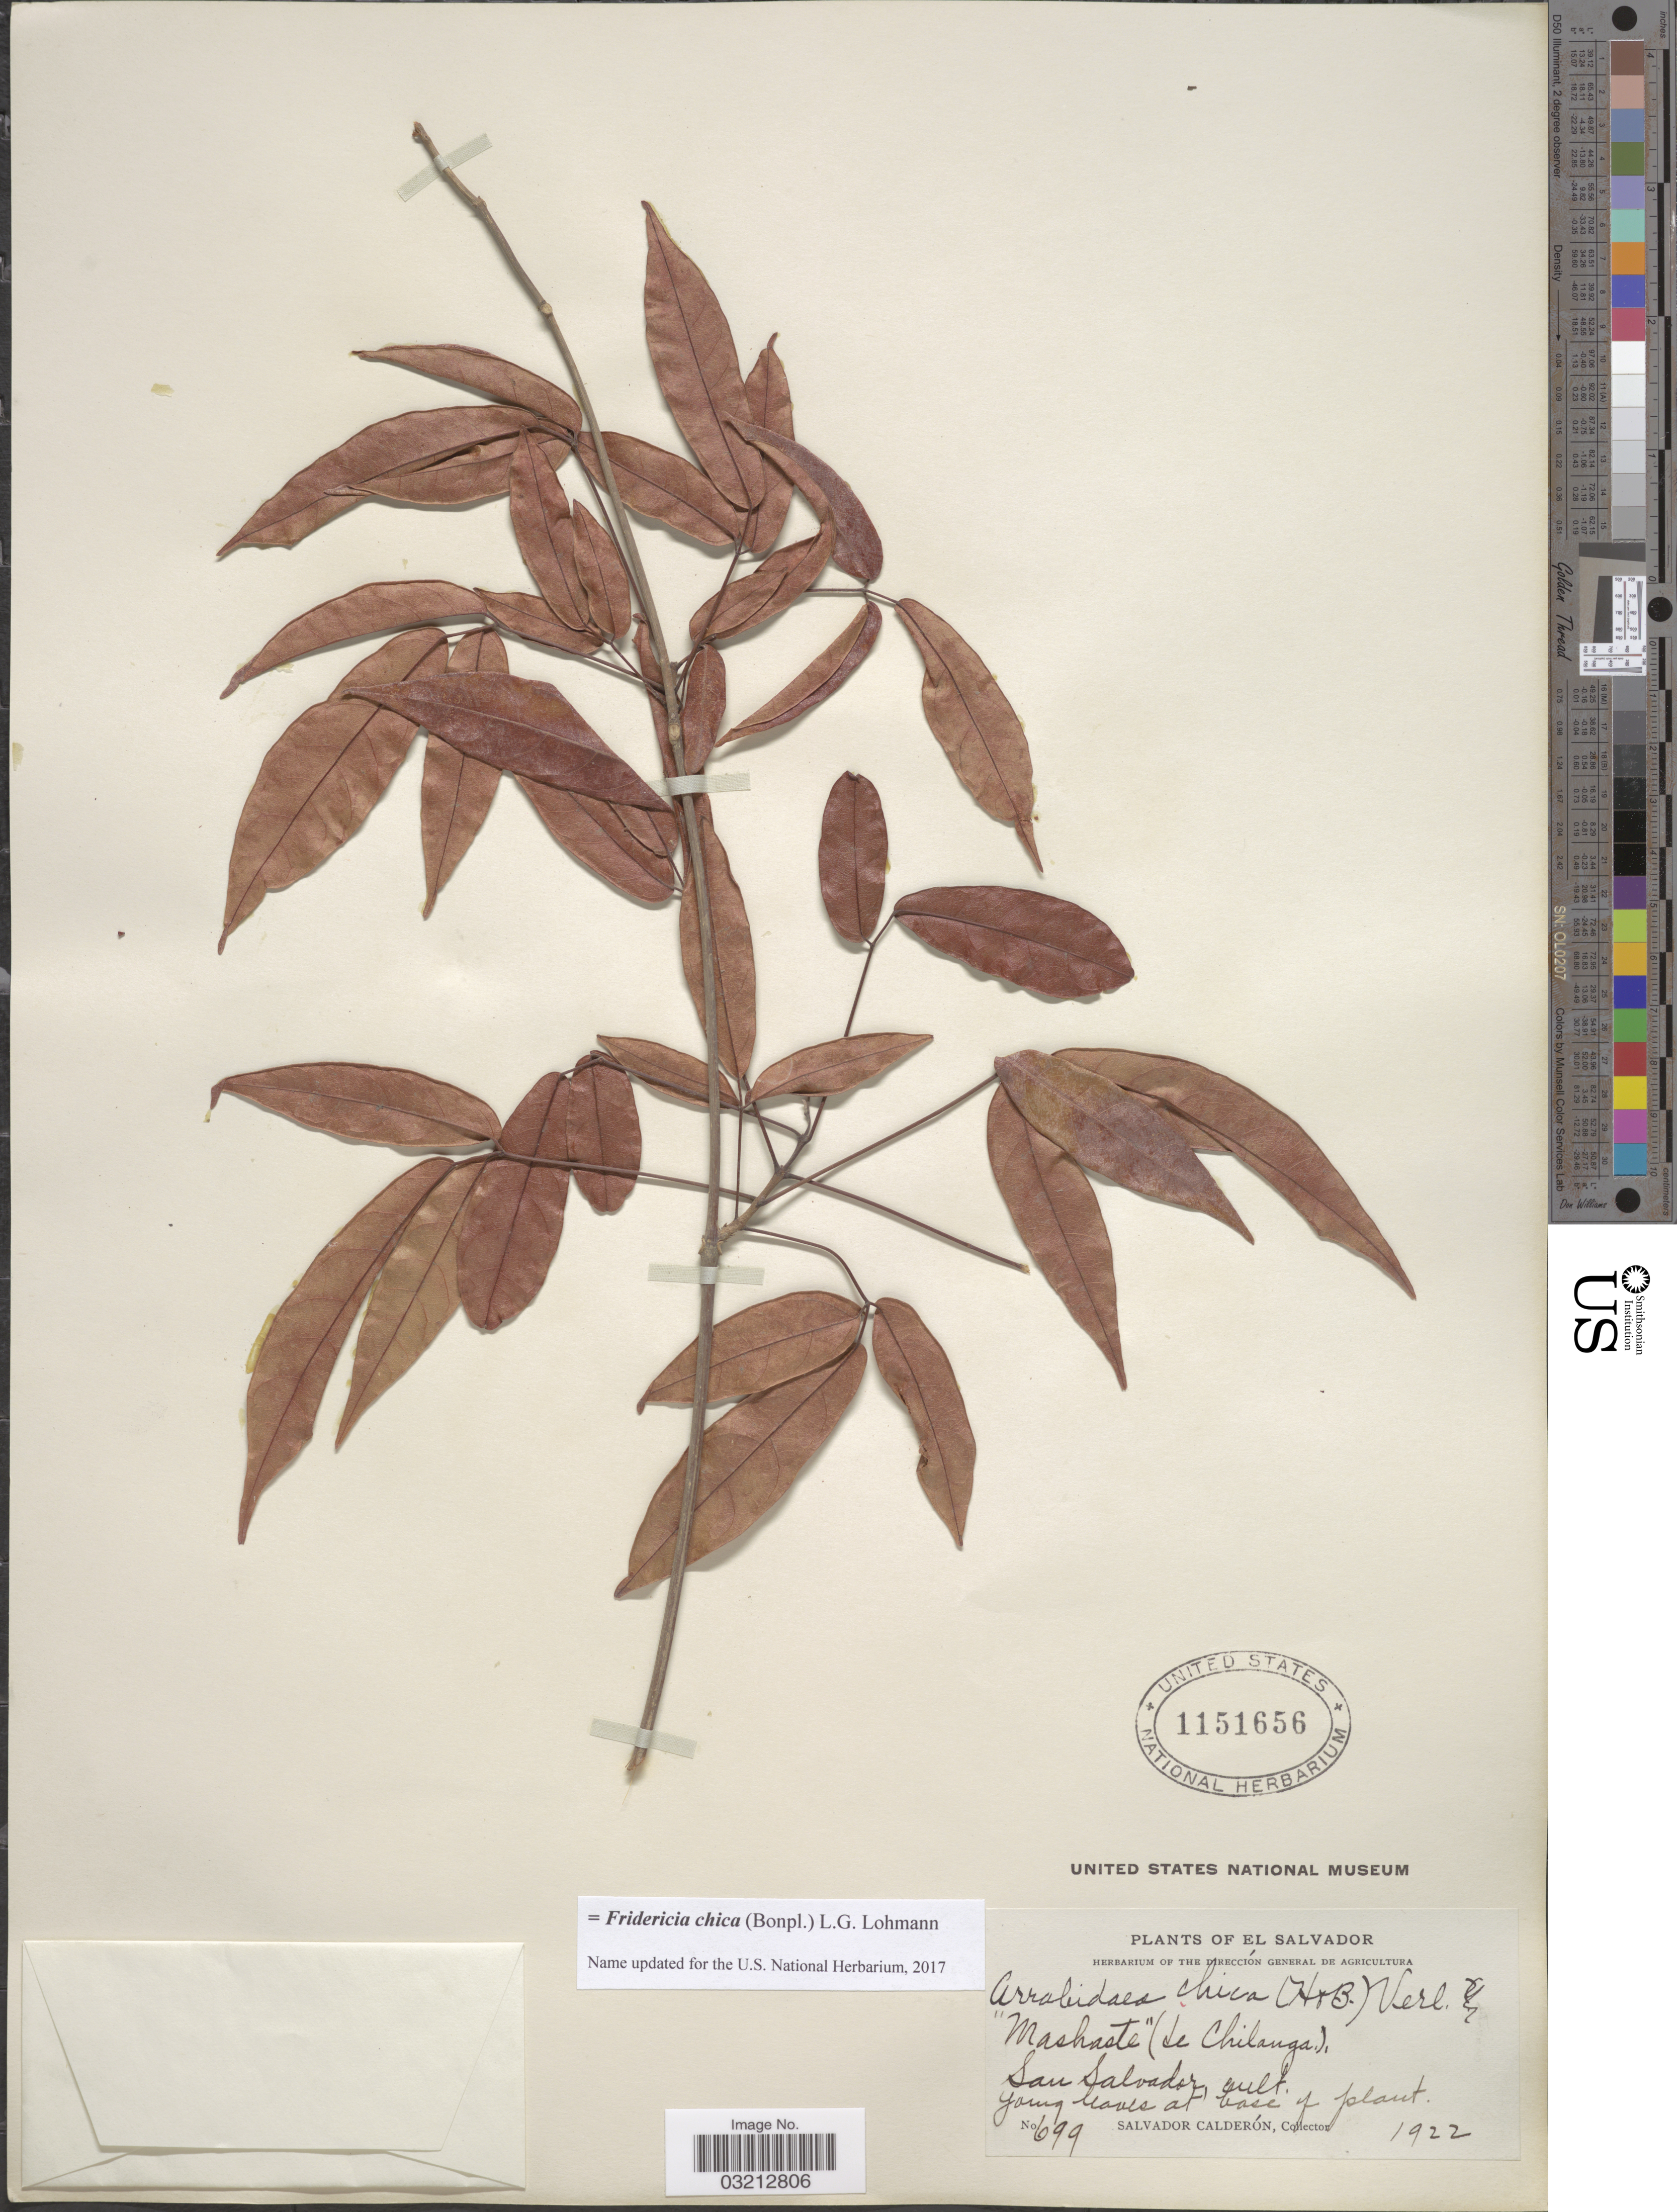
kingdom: Plantae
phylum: Tracheophyta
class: Magnoliopsida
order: Lamiales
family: Bignoniaceae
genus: Fridericia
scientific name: Fridericia chica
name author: (Bonpl.) L.G. Lohmann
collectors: S. Calderón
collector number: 699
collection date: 1922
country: El Salvador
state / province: San Salvador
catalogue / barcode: US 1151656